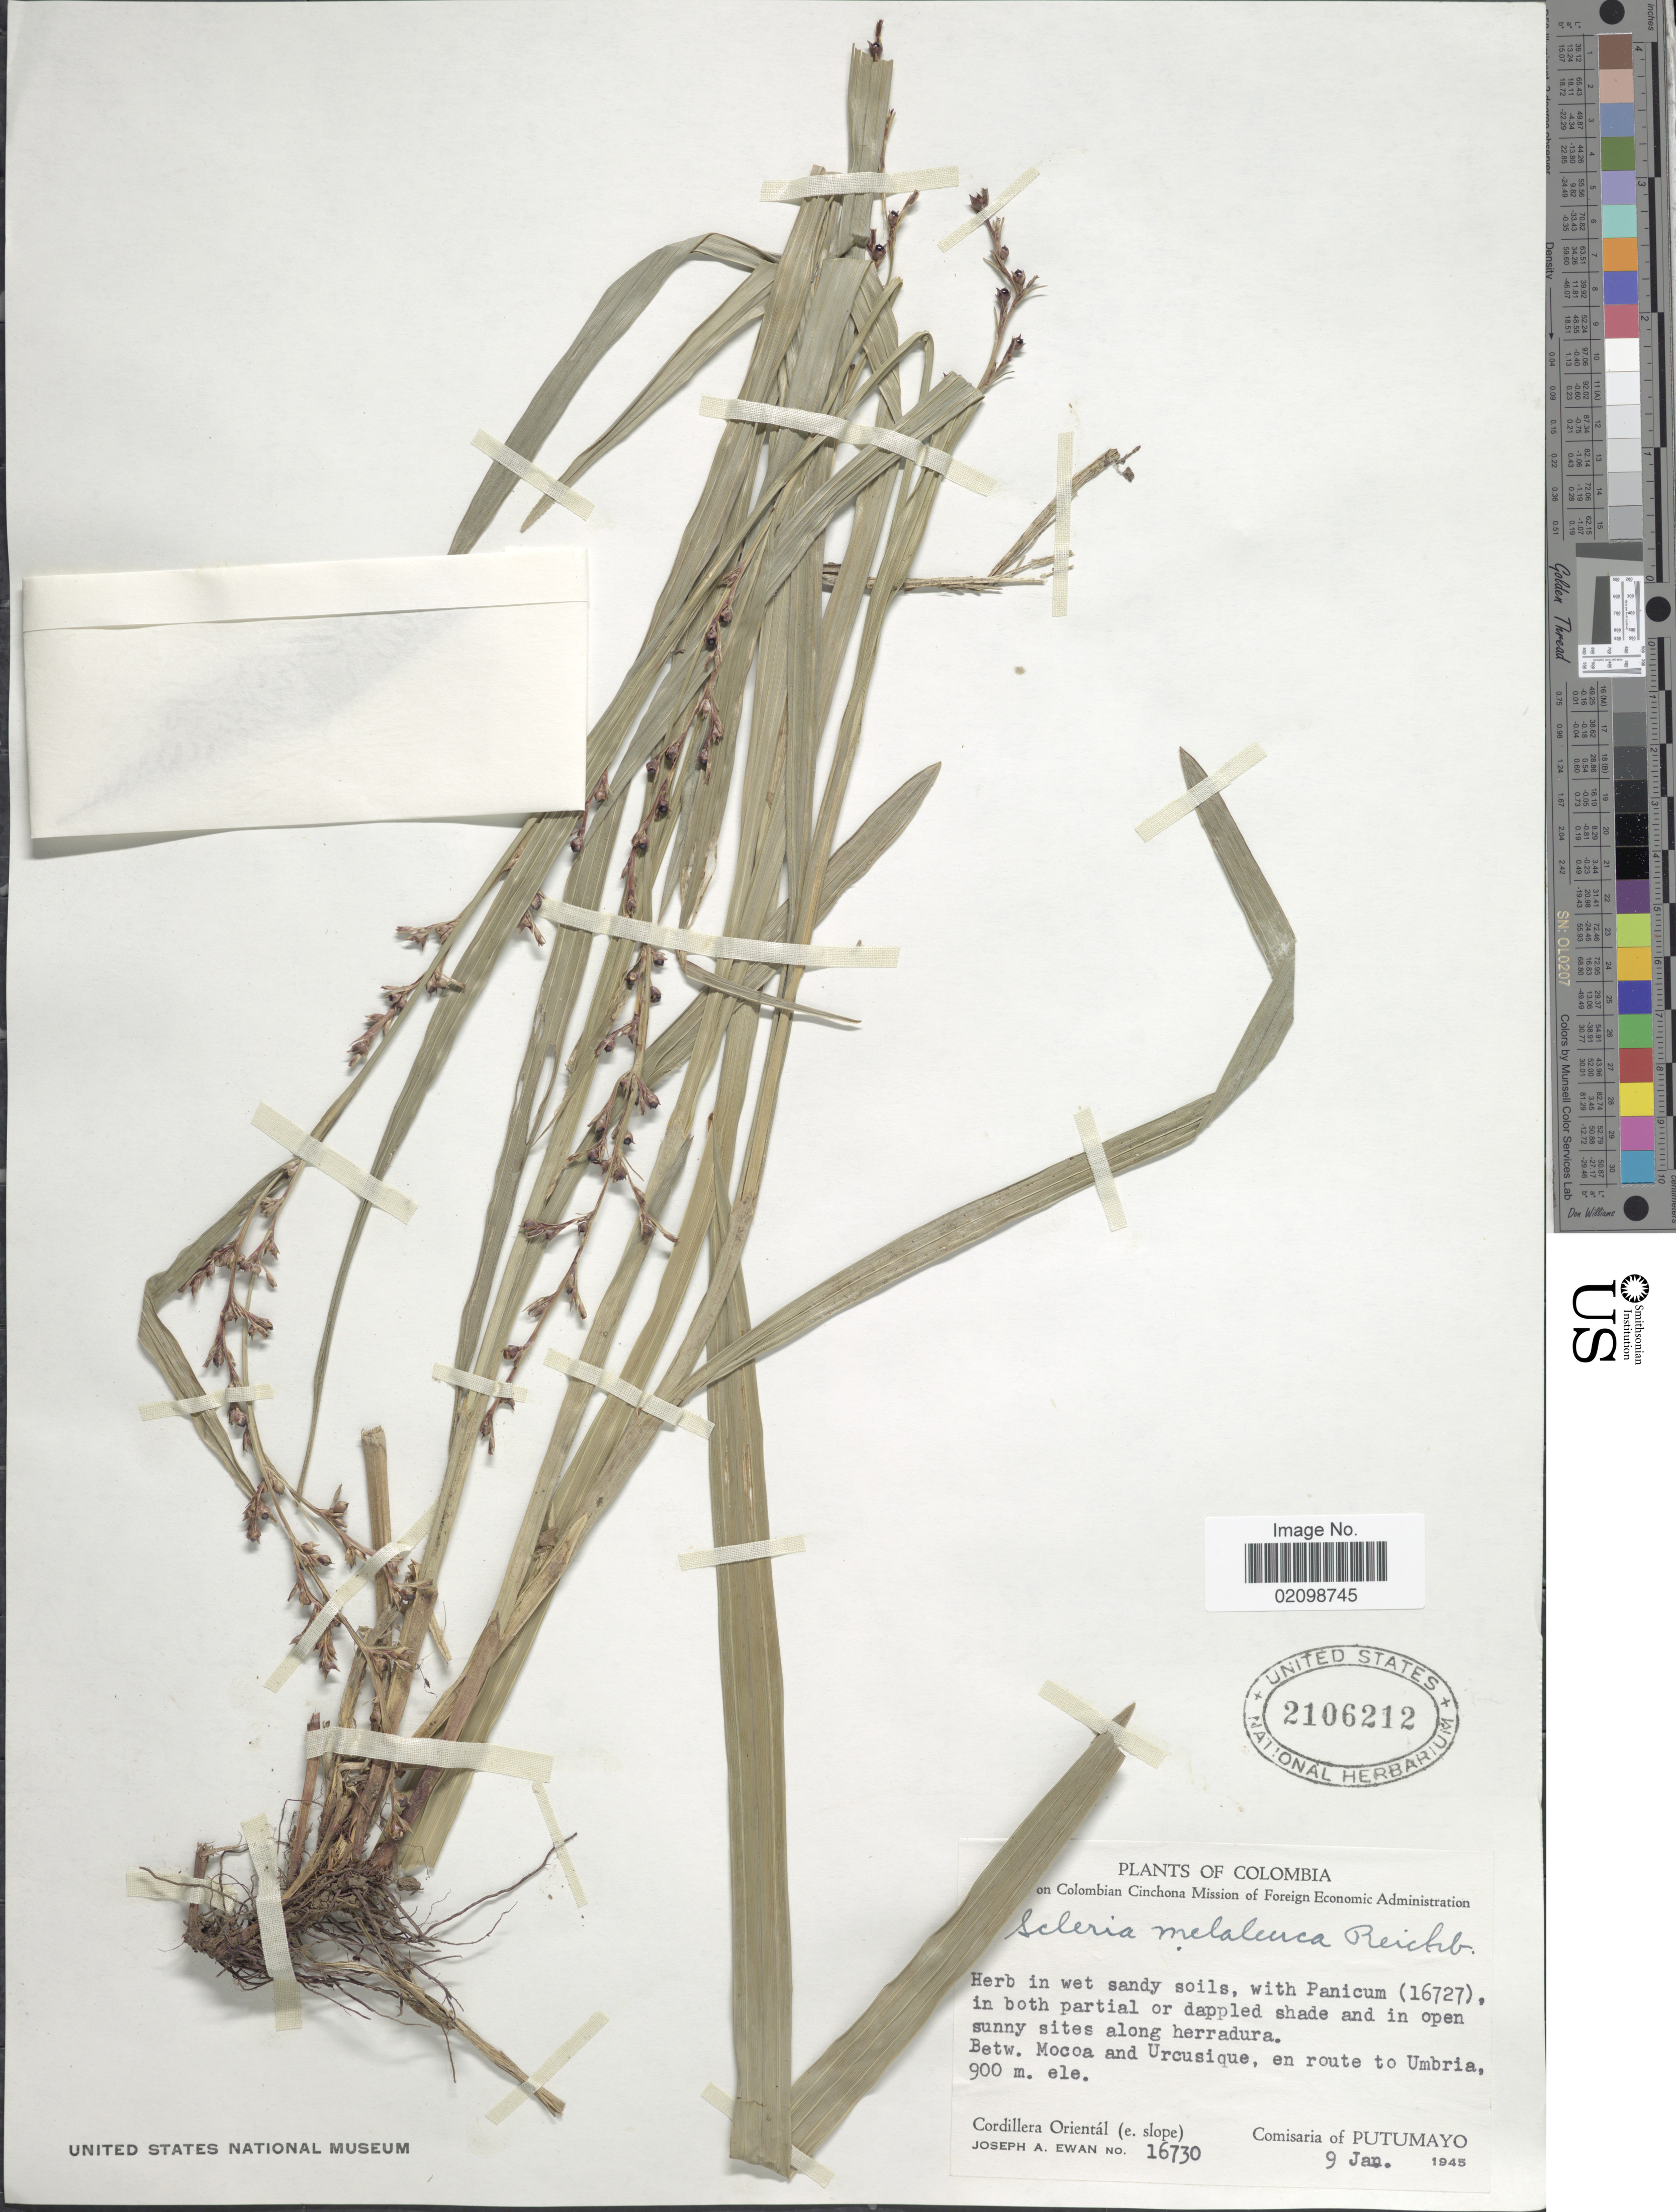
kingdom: Plantae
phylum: Tracheophyta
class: Liliopsida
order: Poales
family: Cyperaceae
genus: Scleria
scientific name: Scleria gaertneri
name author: Raddi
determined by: Strong, Mark T., (BOT), Smithsonian Institution - National Museum of Natural History (UNITED STATES)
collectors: J. A. Ewan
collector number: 16730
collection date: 1945-01-09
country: Colombia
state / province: Putumayo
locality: Betw. Mocoa and Urcusique, en route to Umbria. Comsiaria of Putumayo. Cordillera Oriental ( e. slope)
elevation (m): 900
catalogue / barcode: US 2106212